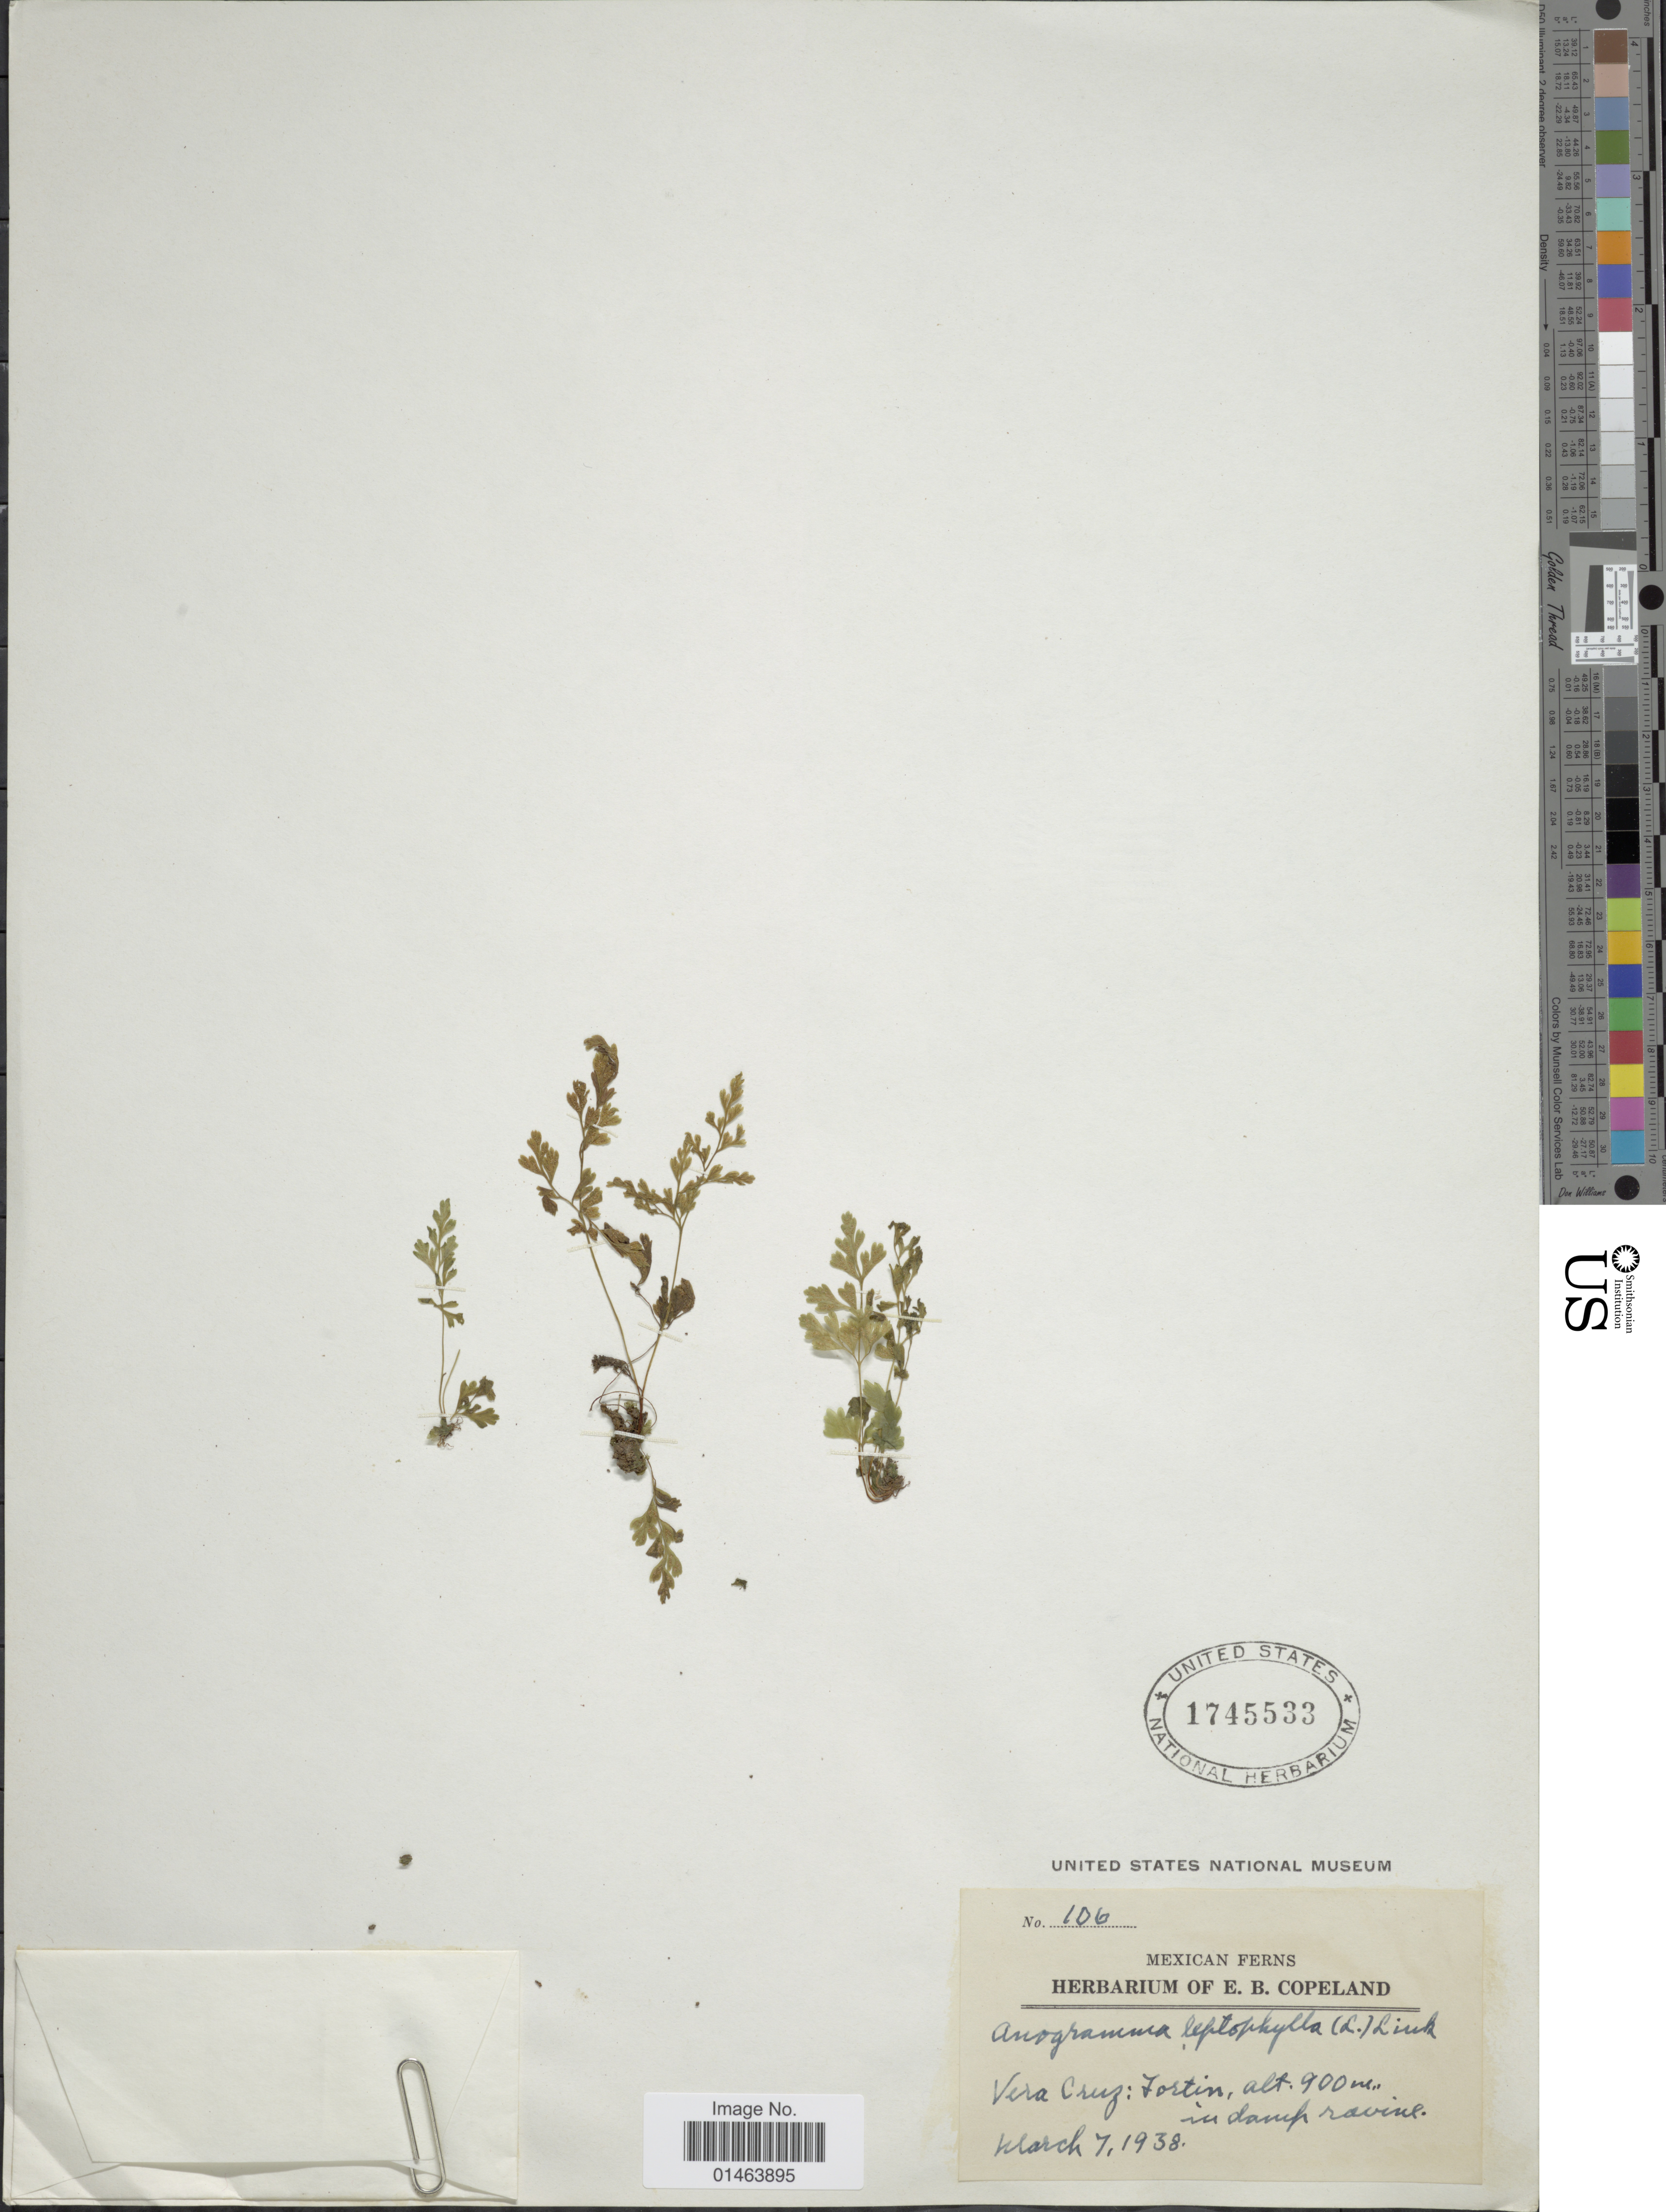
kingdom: Plantae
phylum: Tracheophyta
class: Polypodiopsida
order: Polypodiales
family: Dennstaedtiaceae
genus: Dennstaedtia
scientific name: Dennstaedtia cicutaria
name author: (Sw.) T. Moore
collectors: E. B. Copeland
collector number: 106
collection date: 1938-03-07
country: Mexico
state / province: Veracruz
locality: Mexican, Vera Cruz, Fortim in damp ravine.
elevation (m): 900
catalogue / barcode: US 1745533